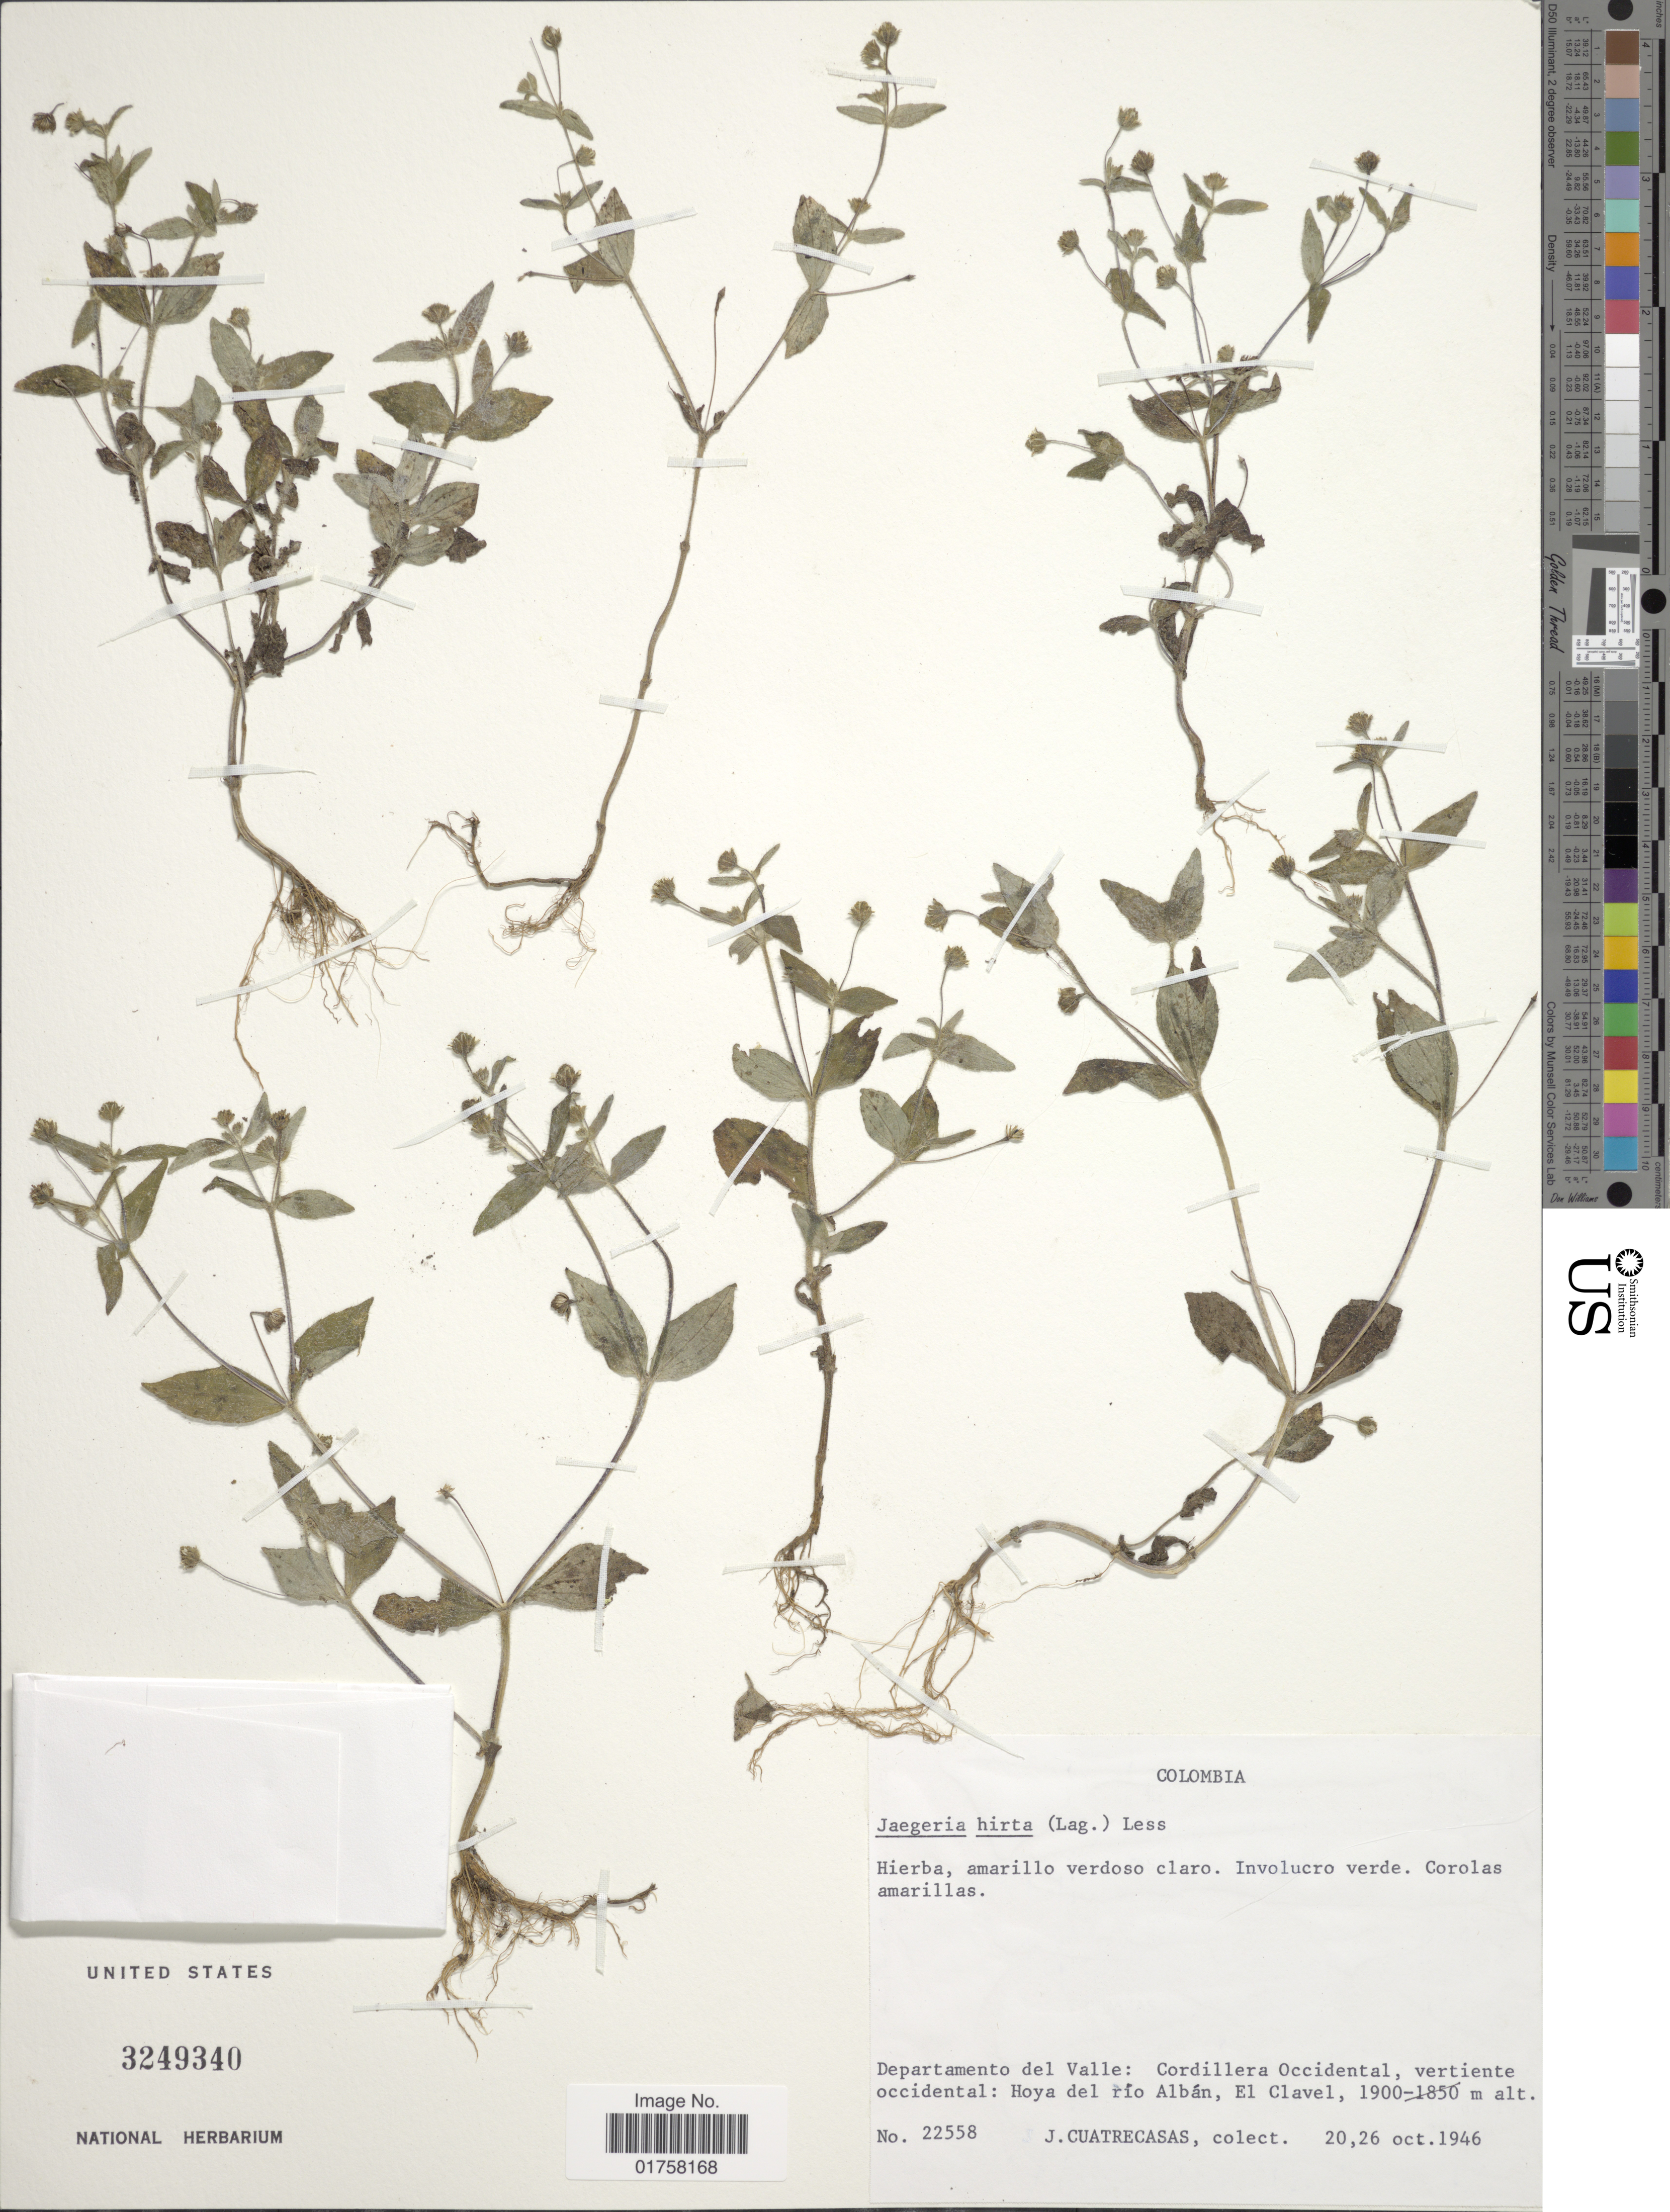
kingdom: Plantae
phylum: Tracheophyta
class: Magnoliopsida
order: Asterales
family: Asteraceae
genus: Jaegeria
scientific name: Jaegeria hirta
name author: (Lag.) Less.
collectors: J. Cuatrecasas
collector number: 22558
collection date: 1946-10-20/1946-10-26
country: Colombia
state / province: Valle del Cauca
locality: Departamento del Valle: Cordillera Occidental, vertiente occidental: Hoya del río Albán, El Clavel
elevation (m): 1900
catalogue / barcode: US 3249340